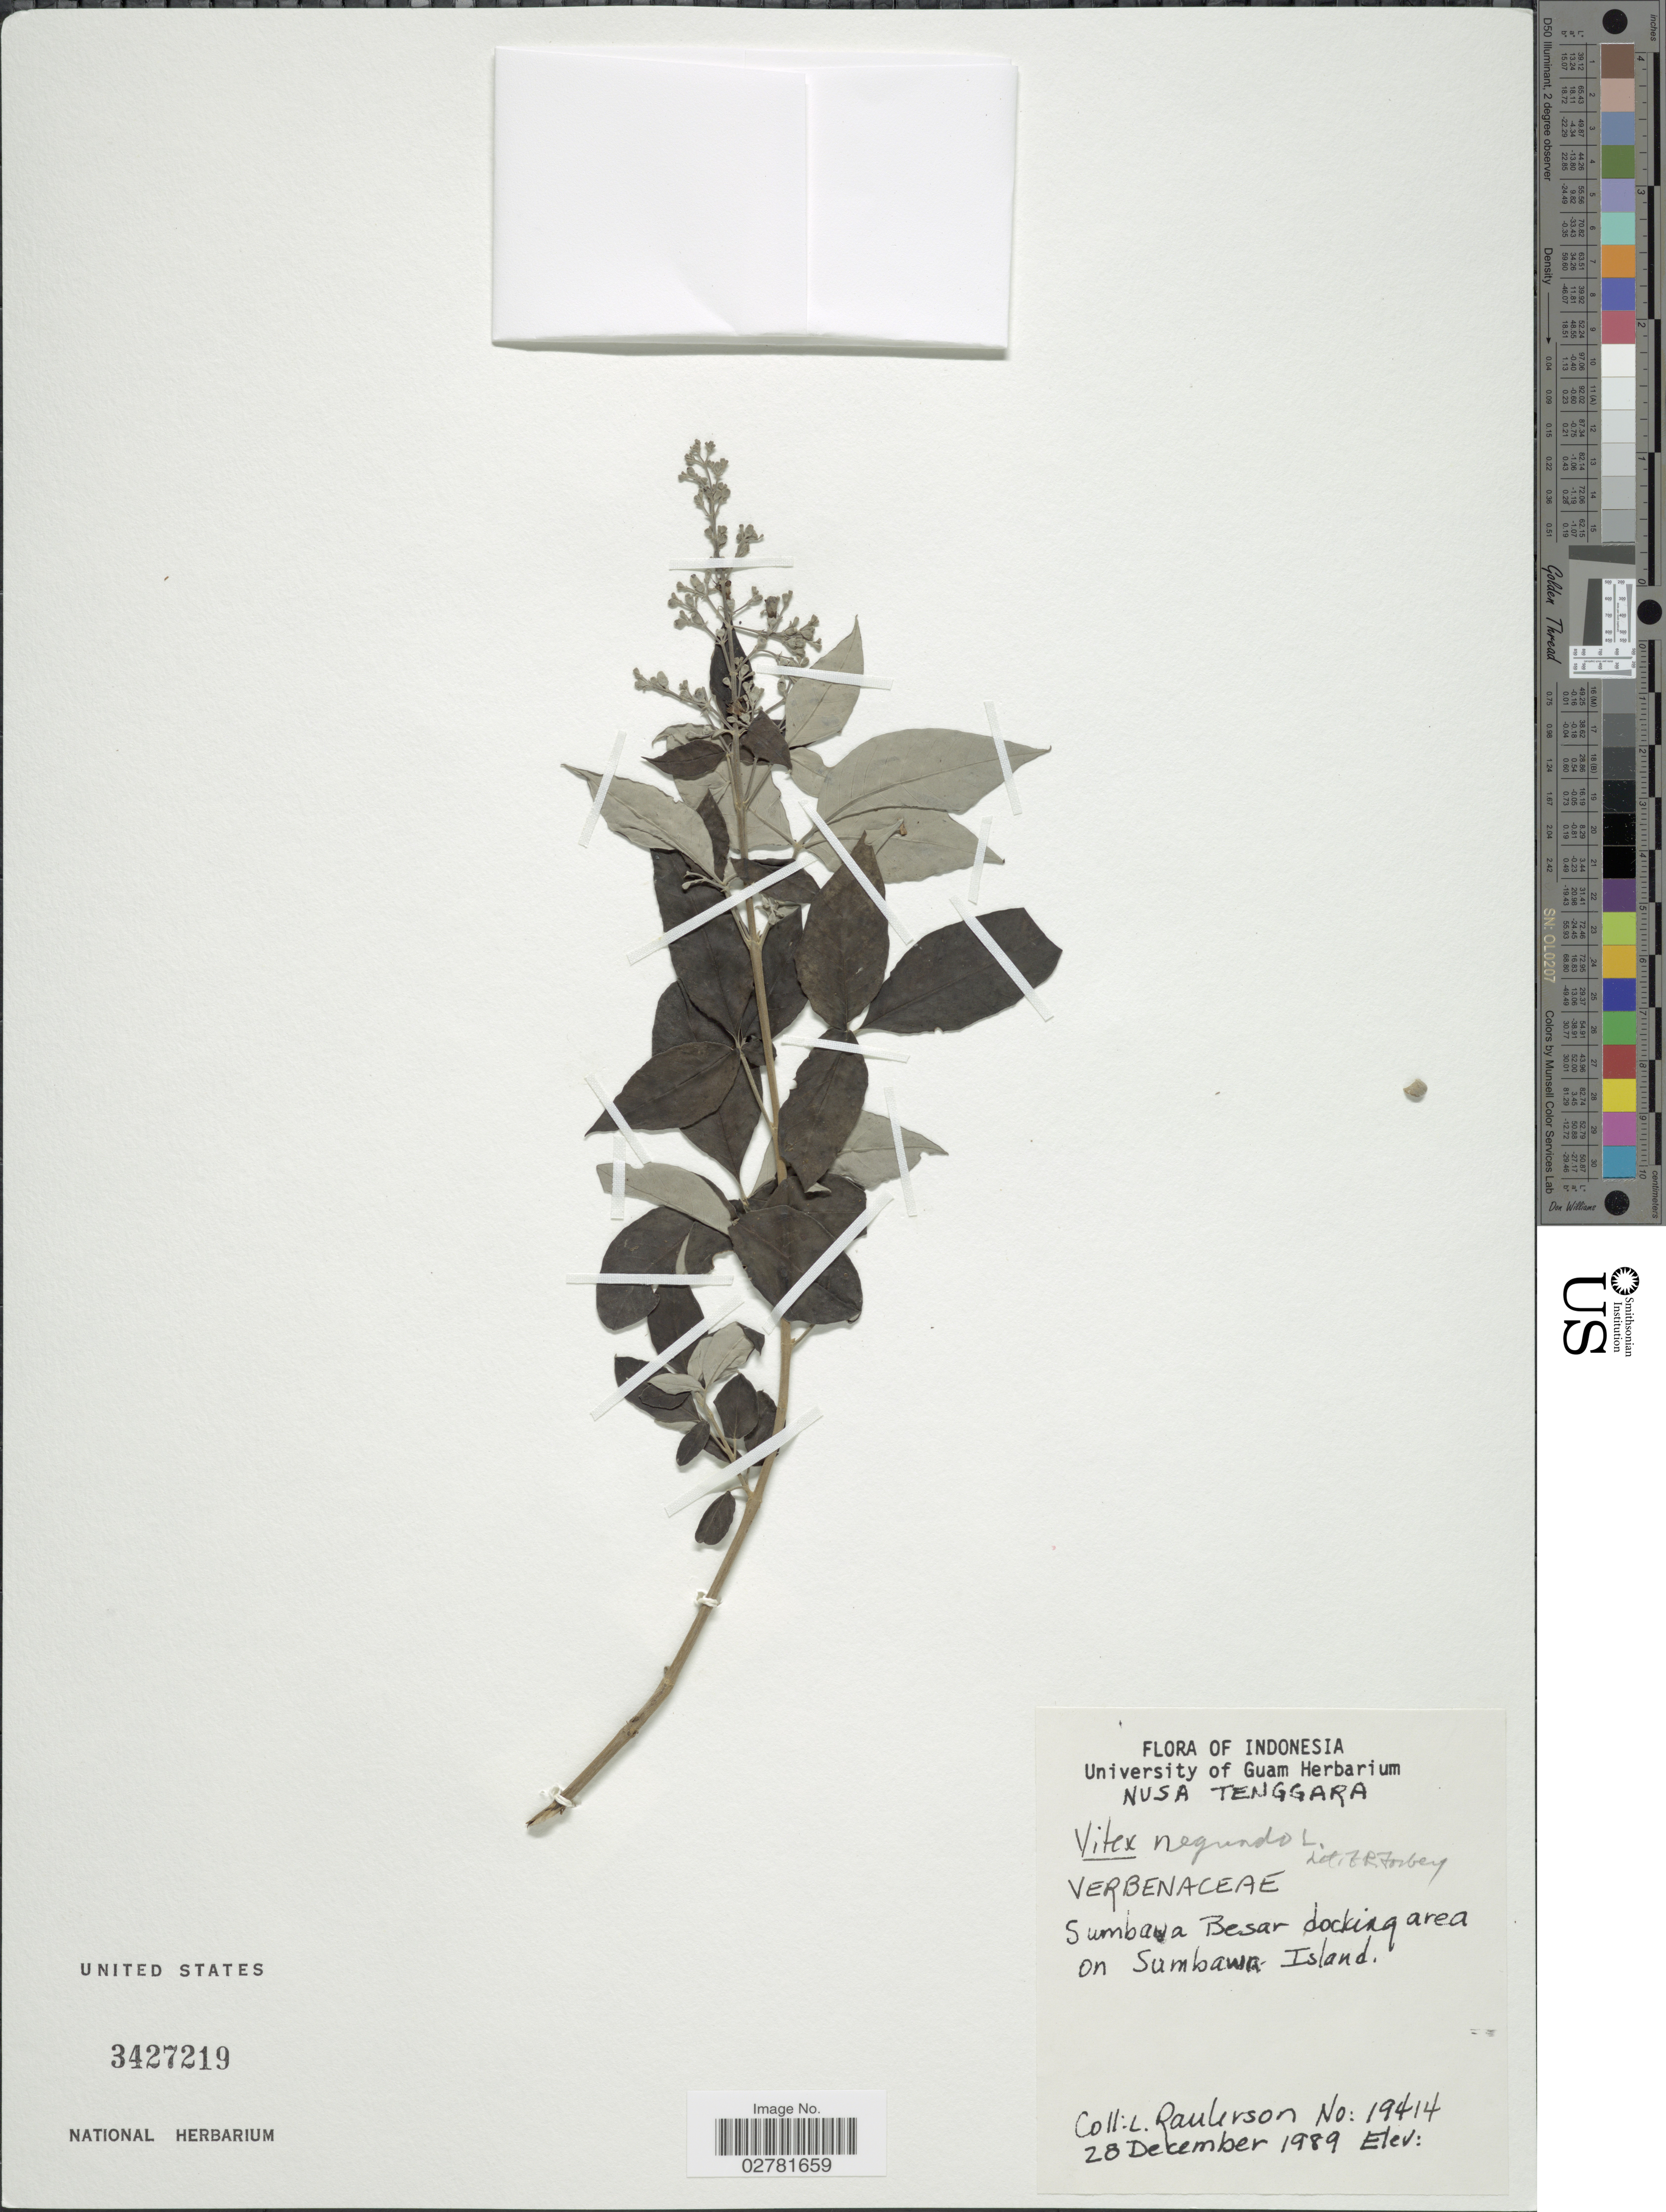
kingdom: Plantae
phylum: Tracheophyta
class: Magnoliopsida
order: Lamiales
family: Lamiaceae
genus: Vitex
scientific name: Vitex negundo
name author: L.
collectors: L. Raulerson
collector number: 19414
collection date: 1989-12-28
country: Indonesia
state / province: Nusa Tenggara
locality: Sumbawa Besar docking area on Sumbawa Island.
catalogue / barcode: US 3427219